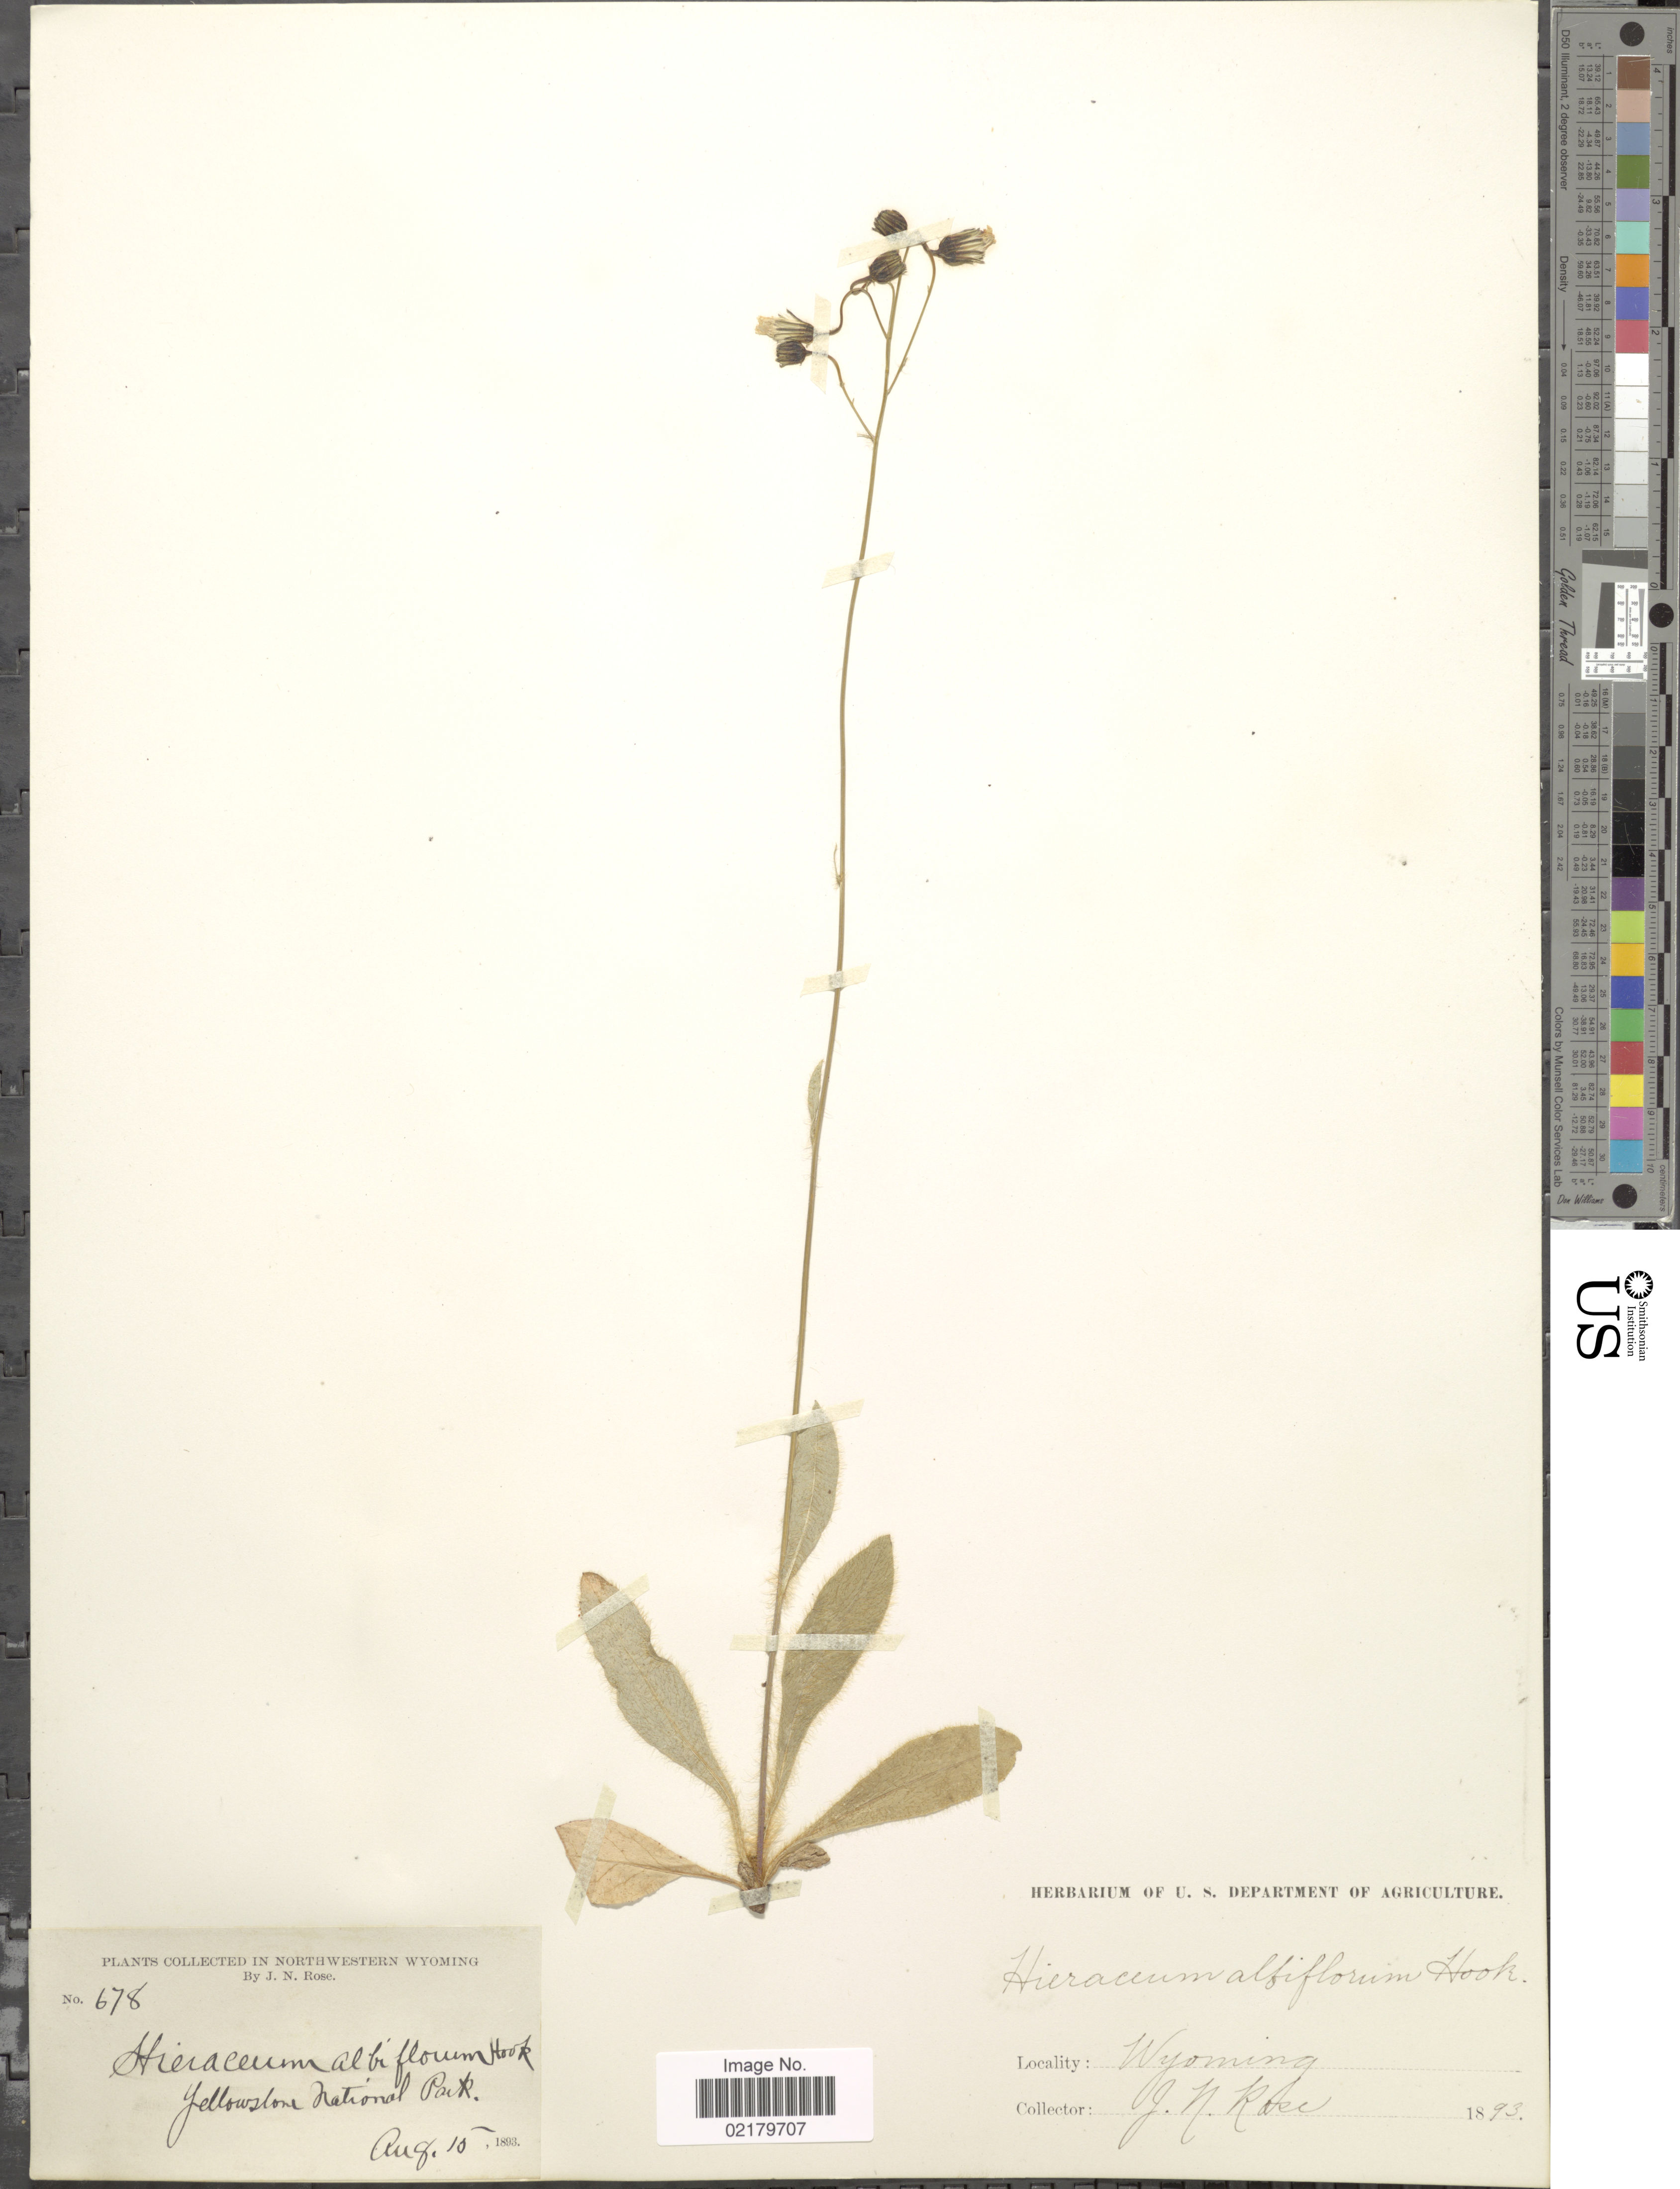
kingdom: Plantae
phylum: Tracheophyta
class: Magnoliopsida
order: Asterales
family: Asteraceae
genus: Hieracium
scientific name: Hieracium albiflorum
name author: Hook.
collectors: J. N. Rose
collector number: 678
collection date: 1893-08-15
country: United States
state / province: Wyoming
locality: In Northwestern Wyoming, Yellowstone National Park